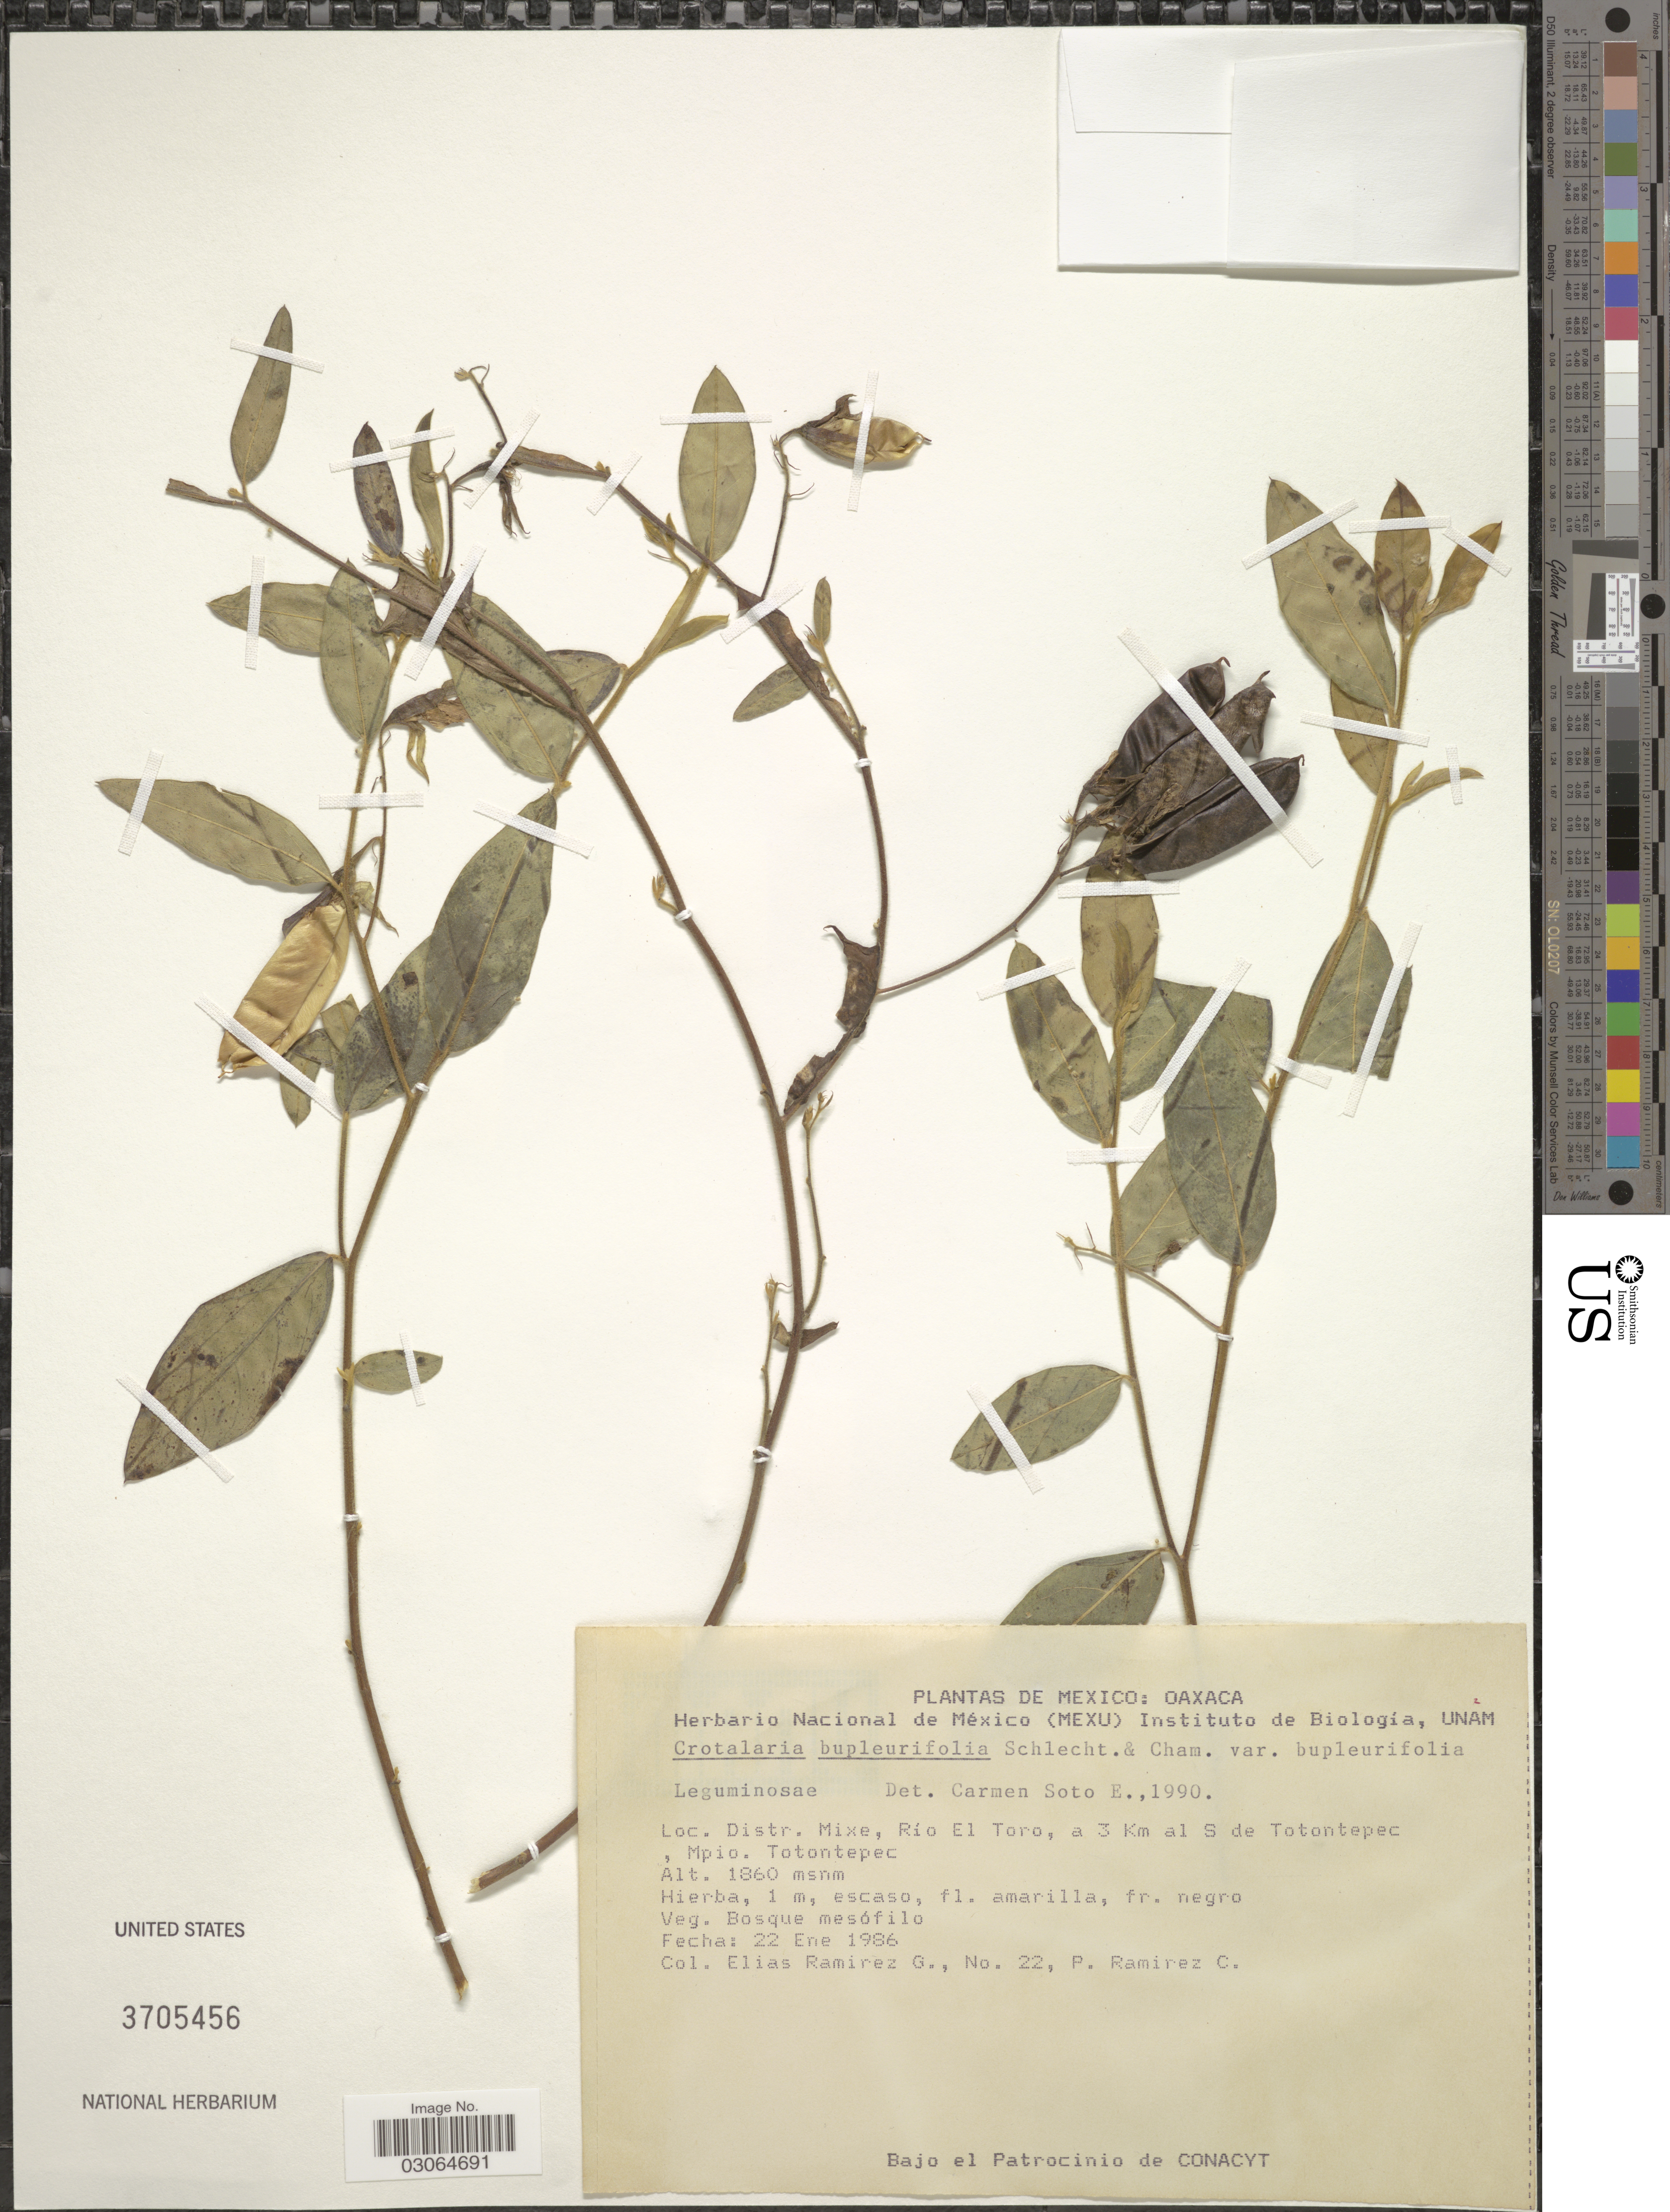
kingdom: Plantae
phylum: Tracheophyta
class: Magnoliopsida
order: Fabales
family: Fabaceae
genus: Crotalaria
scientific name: Crotalaria bupleurifolia var. bupleurifolia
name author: Schltdl. & Cham.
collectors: E. Ramirez G. & P. Ramirez C.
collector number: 22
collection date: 1986-01-22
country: Mexico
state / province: Oaxaca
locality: Distr. Mixe, Río El Toro, a 3 Km al S de Totontepec, Mpio. Totontepec.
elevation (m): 1860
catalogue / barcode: US 3705456